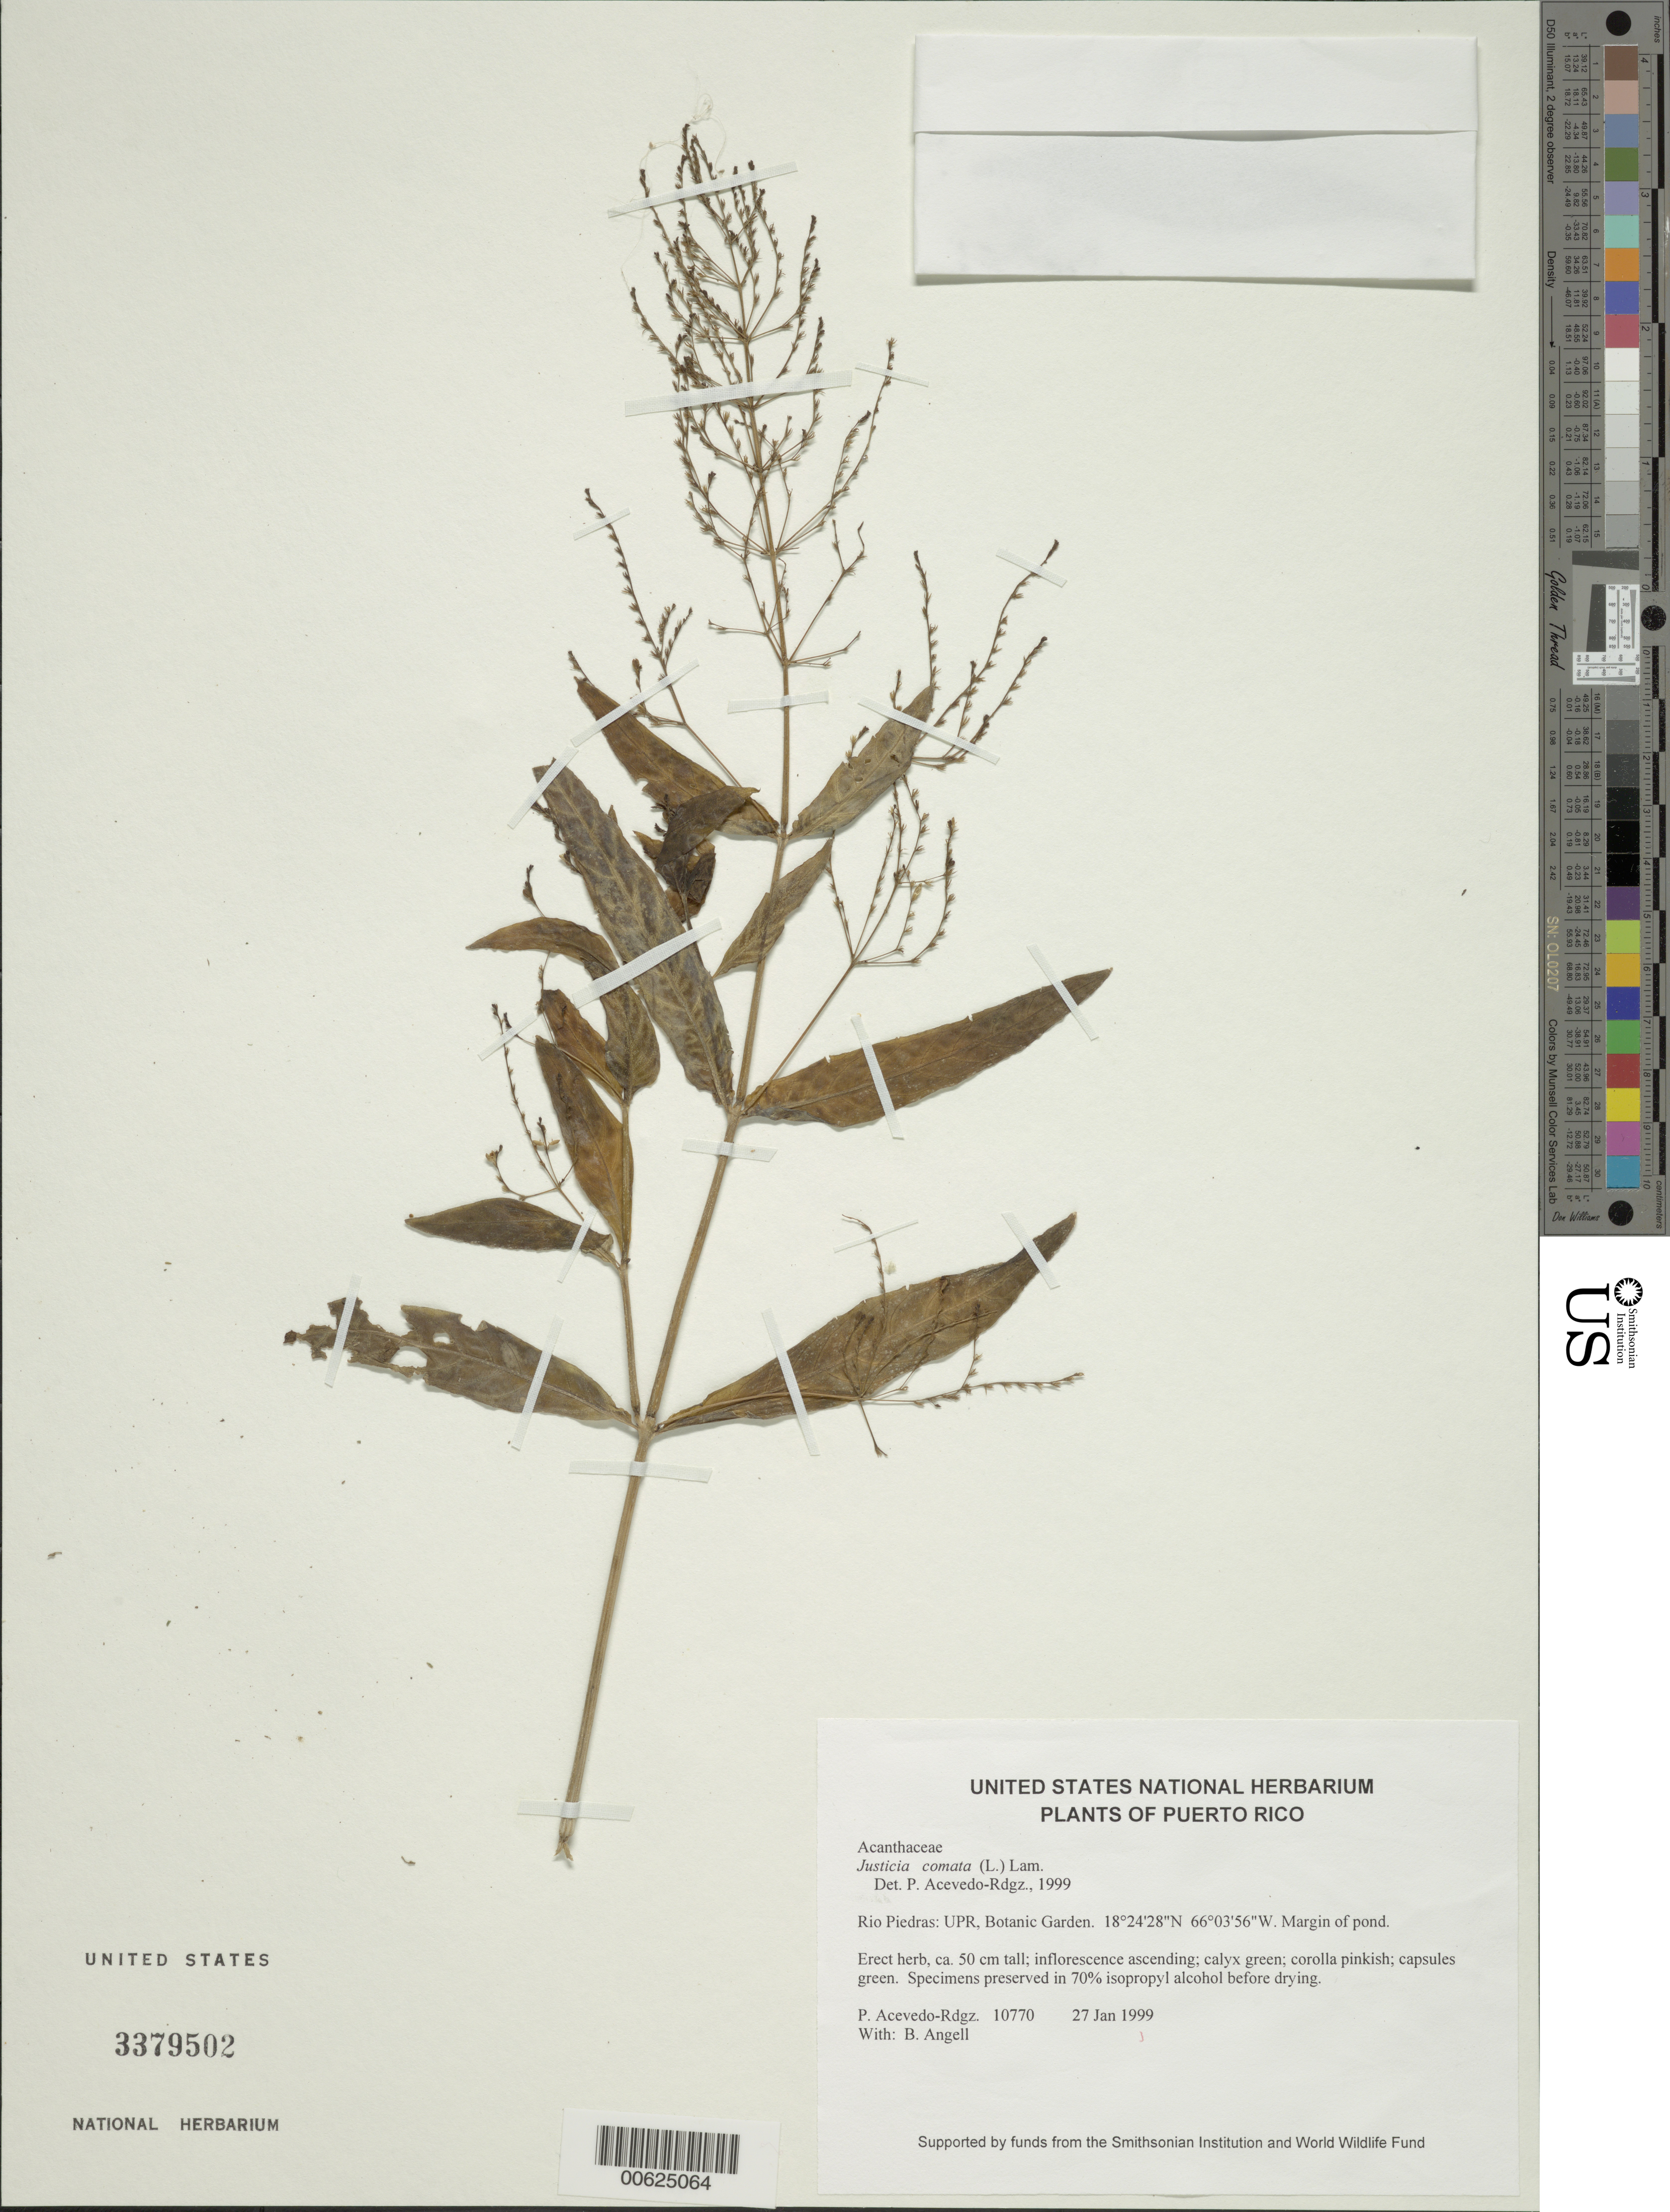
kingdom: Plantae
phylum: Tracheophyta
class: Magnoliopsida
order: Lamiales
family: Acanthaceae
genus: Justicia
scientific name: Justicia comata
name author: (L.) Lam.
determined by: Acevedo-Rodríguez, P., (BOT), Smithsonian Institution - National Museum of Natural History (UNITED STATES)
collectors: P. Acevedo-Rodr. & Bobbi Angell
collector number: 10770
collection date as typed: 27 Jan 1999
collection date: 1999-01-27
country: Puerto Rico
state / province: San Juan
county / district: Río Piedras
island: Puerto Rico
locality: Río Piedras: Jardín Botánico University of Puerto Rico.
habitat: Margin of pond.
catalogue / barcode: US 3379502